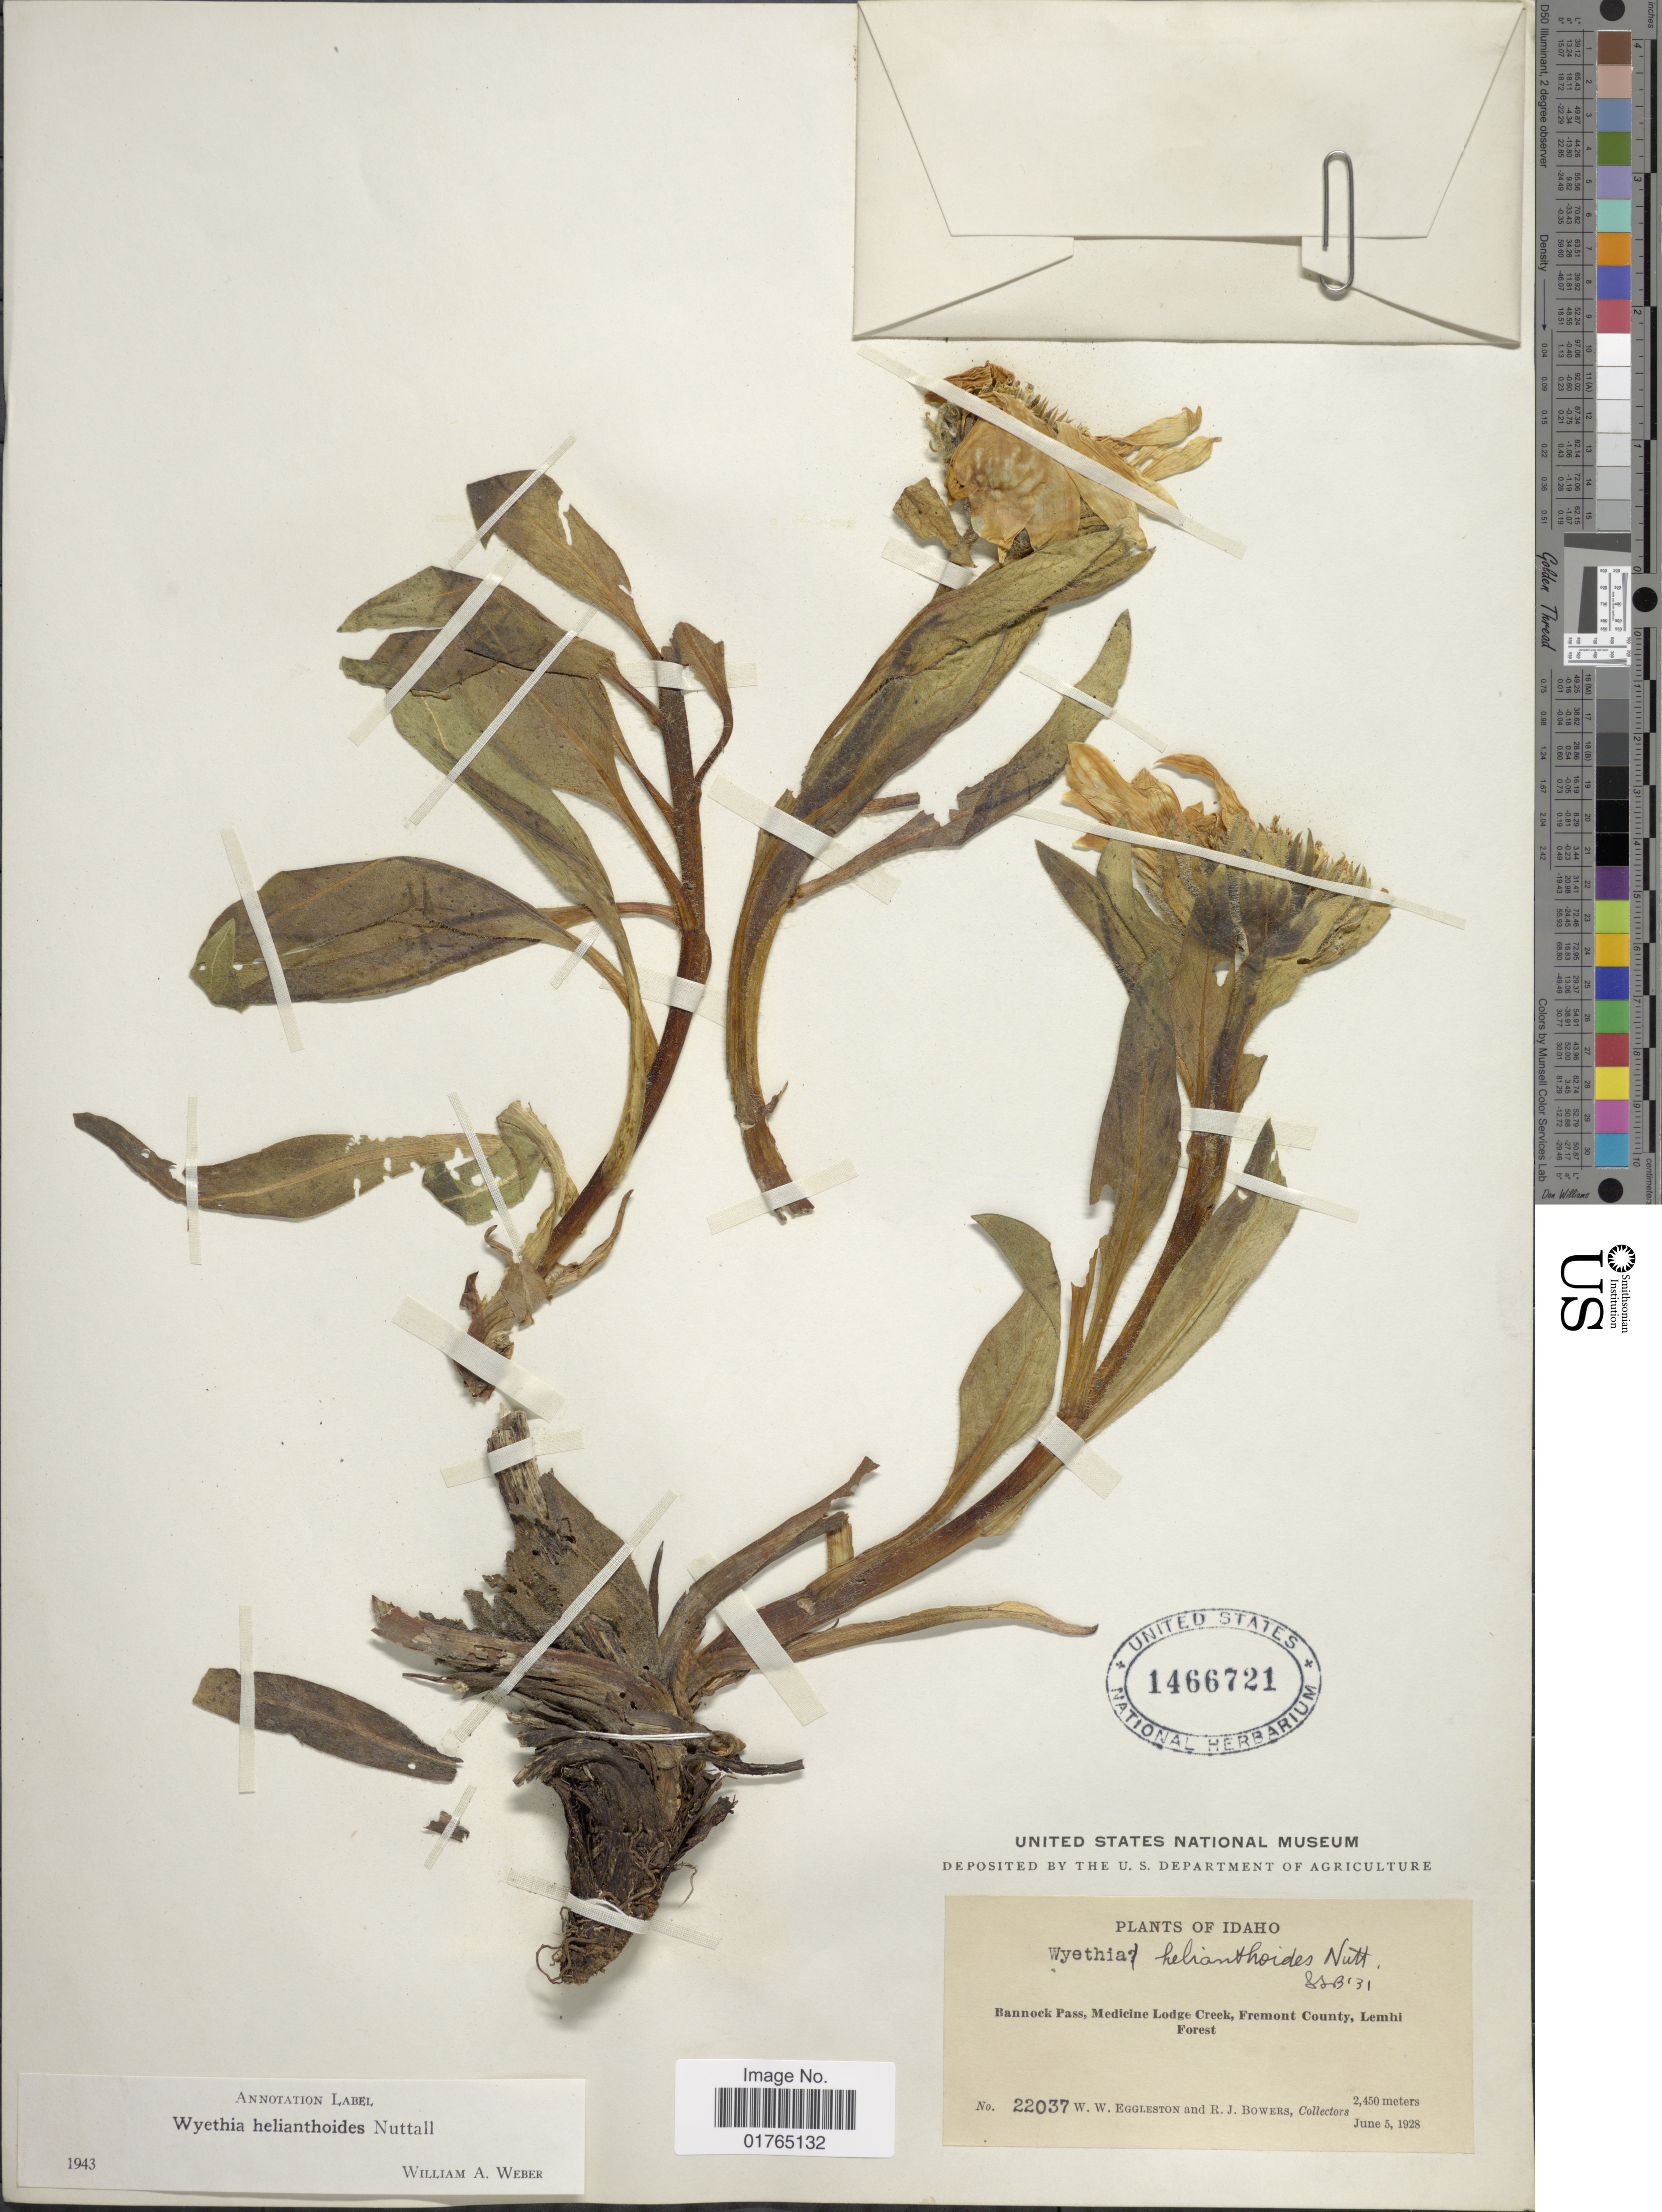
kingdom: Plantae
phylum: Tracheophyta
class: Magnoliopsida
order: Asterales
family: Asteraceae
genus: Wyethia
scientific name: Wyethia helianthoides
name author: Nutt.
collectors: W. W. Eggleston & R. Bowers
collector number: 22037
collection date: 1928-06-05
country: United States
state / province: Idaho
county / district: Fremont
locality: Bannock Pass, Medicine Lodge Creek, Fremont County, Lemhi Forest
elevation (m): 2450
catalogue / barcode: US 1466721